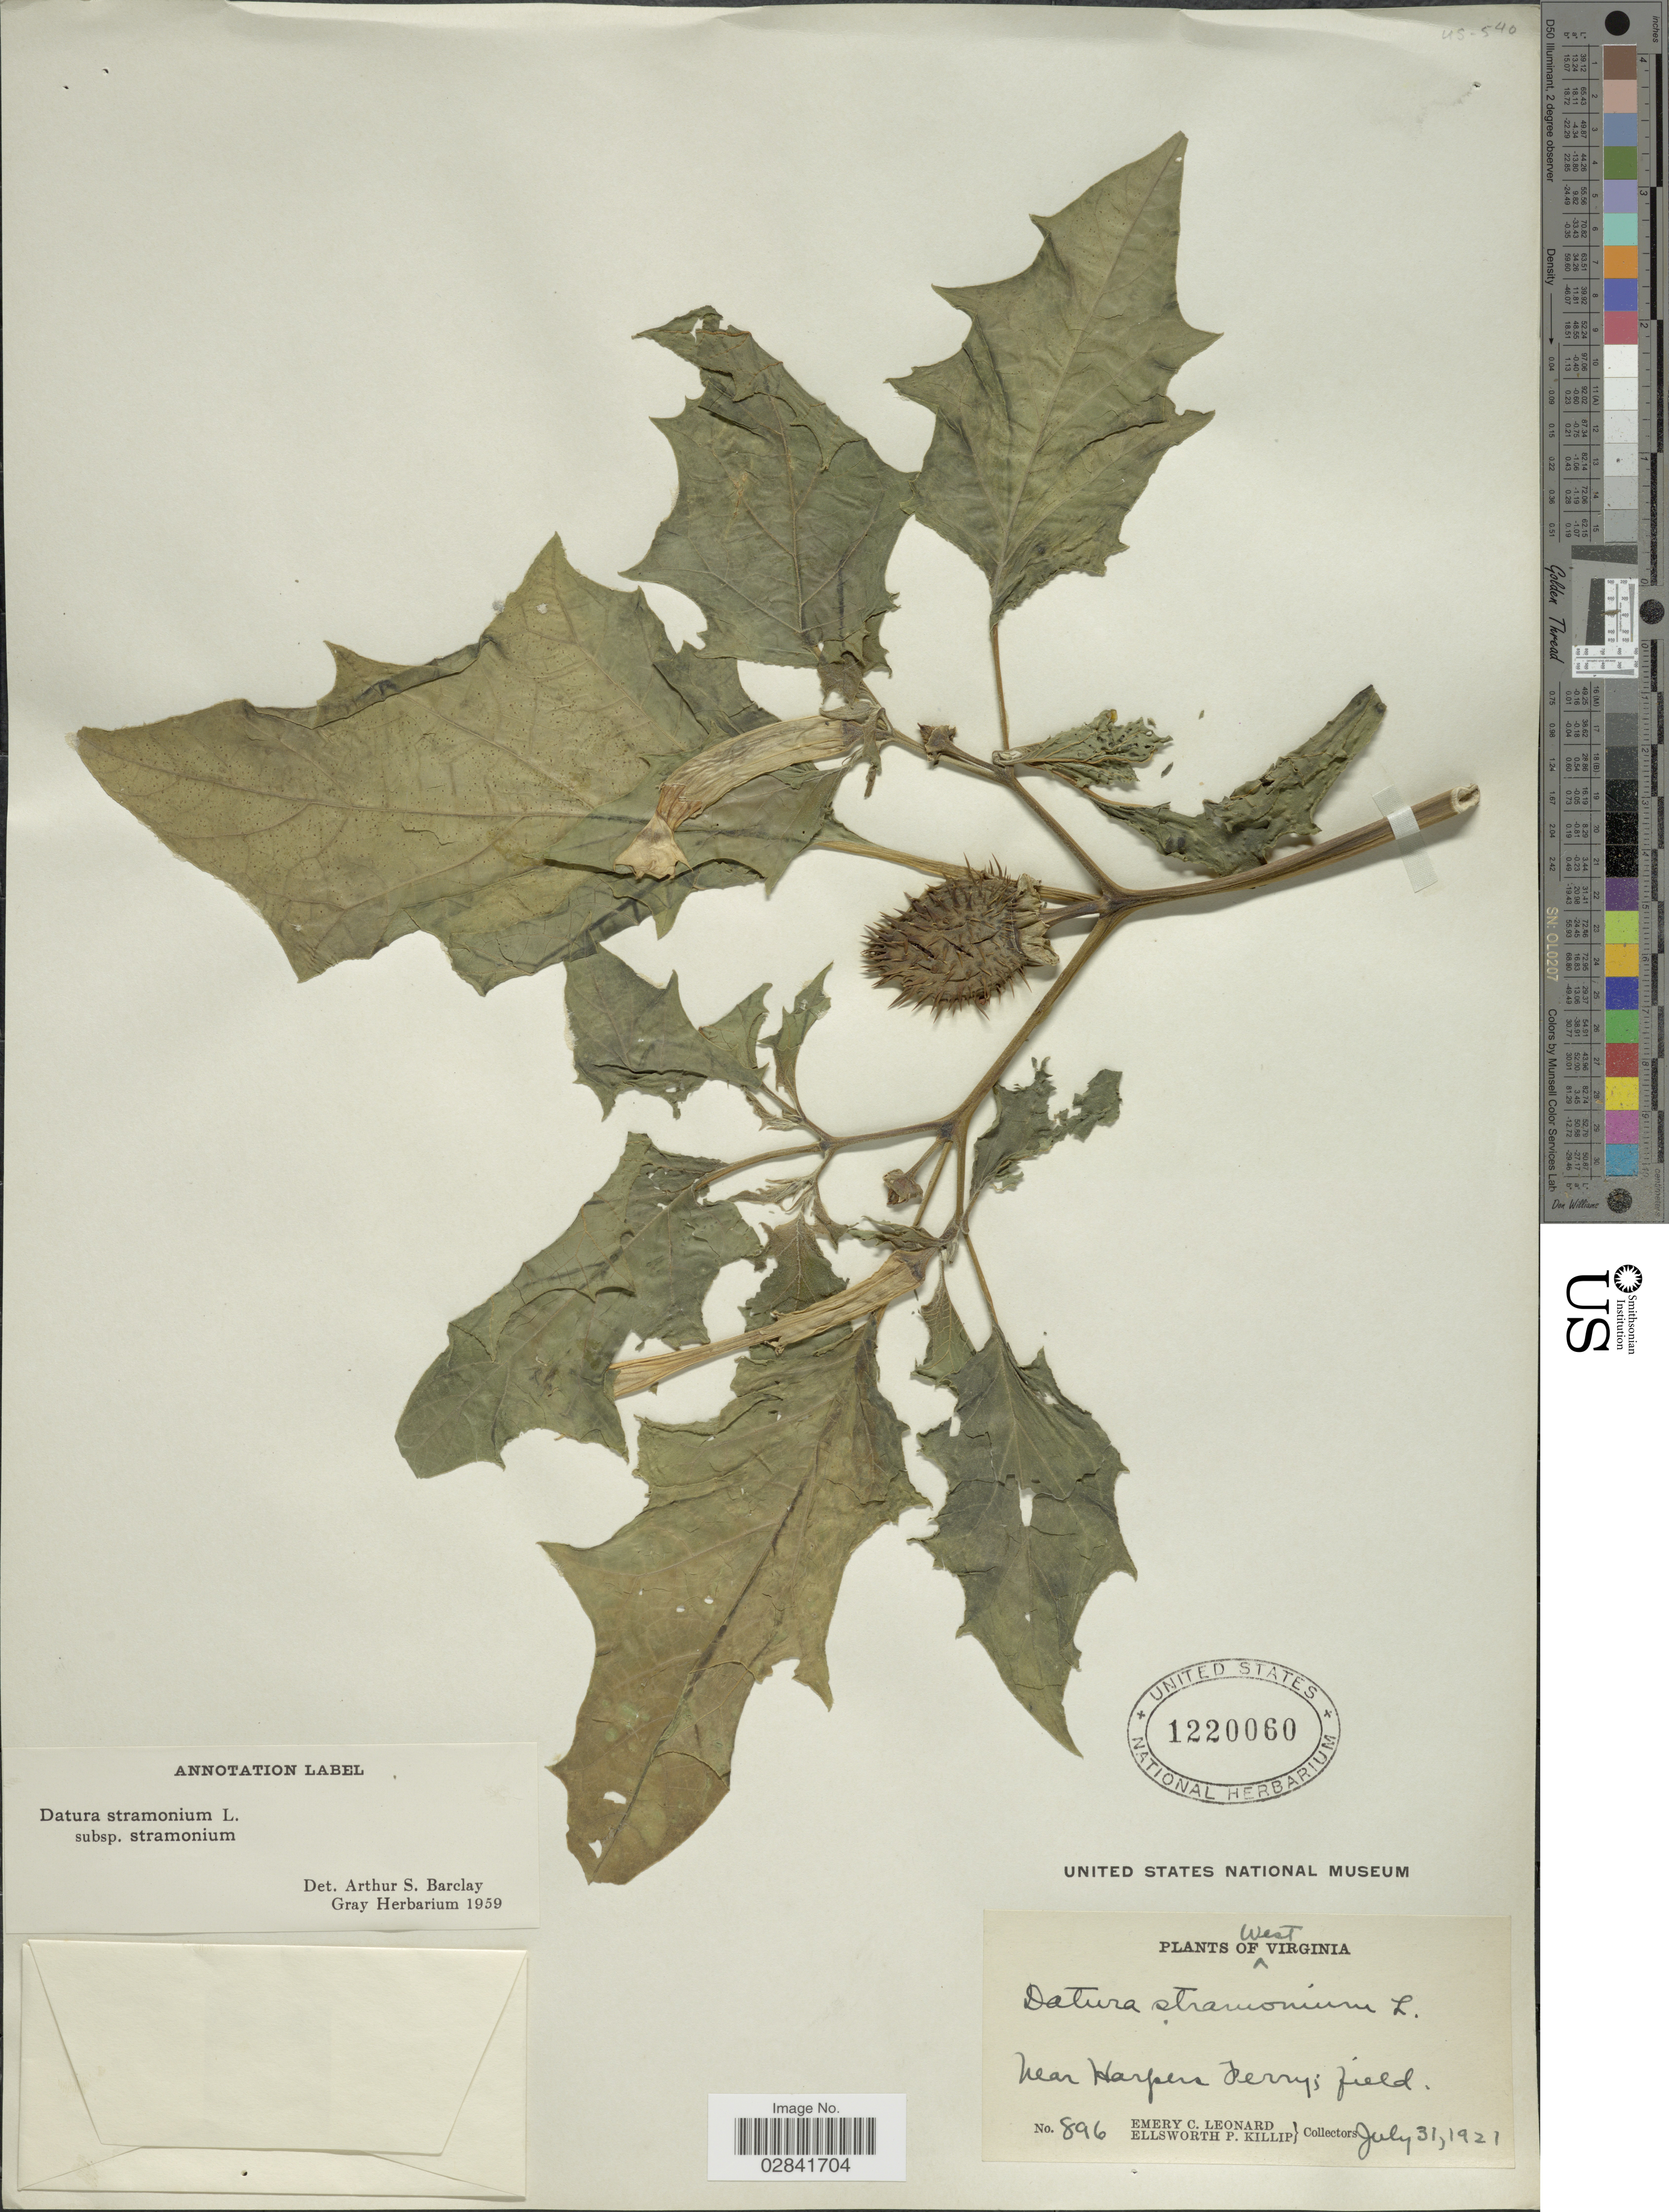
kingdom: Plantae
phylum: Tracheophyta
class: Magnoliopsida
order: Solanales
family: Solanaceae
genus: Datura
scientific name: Datura stramonium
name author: L.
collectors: E. C. Leonard & E. P. Killip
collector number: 896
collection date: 1921-07-31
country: United States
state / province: West Virginia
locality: Near Harpers Ferry.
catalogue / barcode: US 1220060